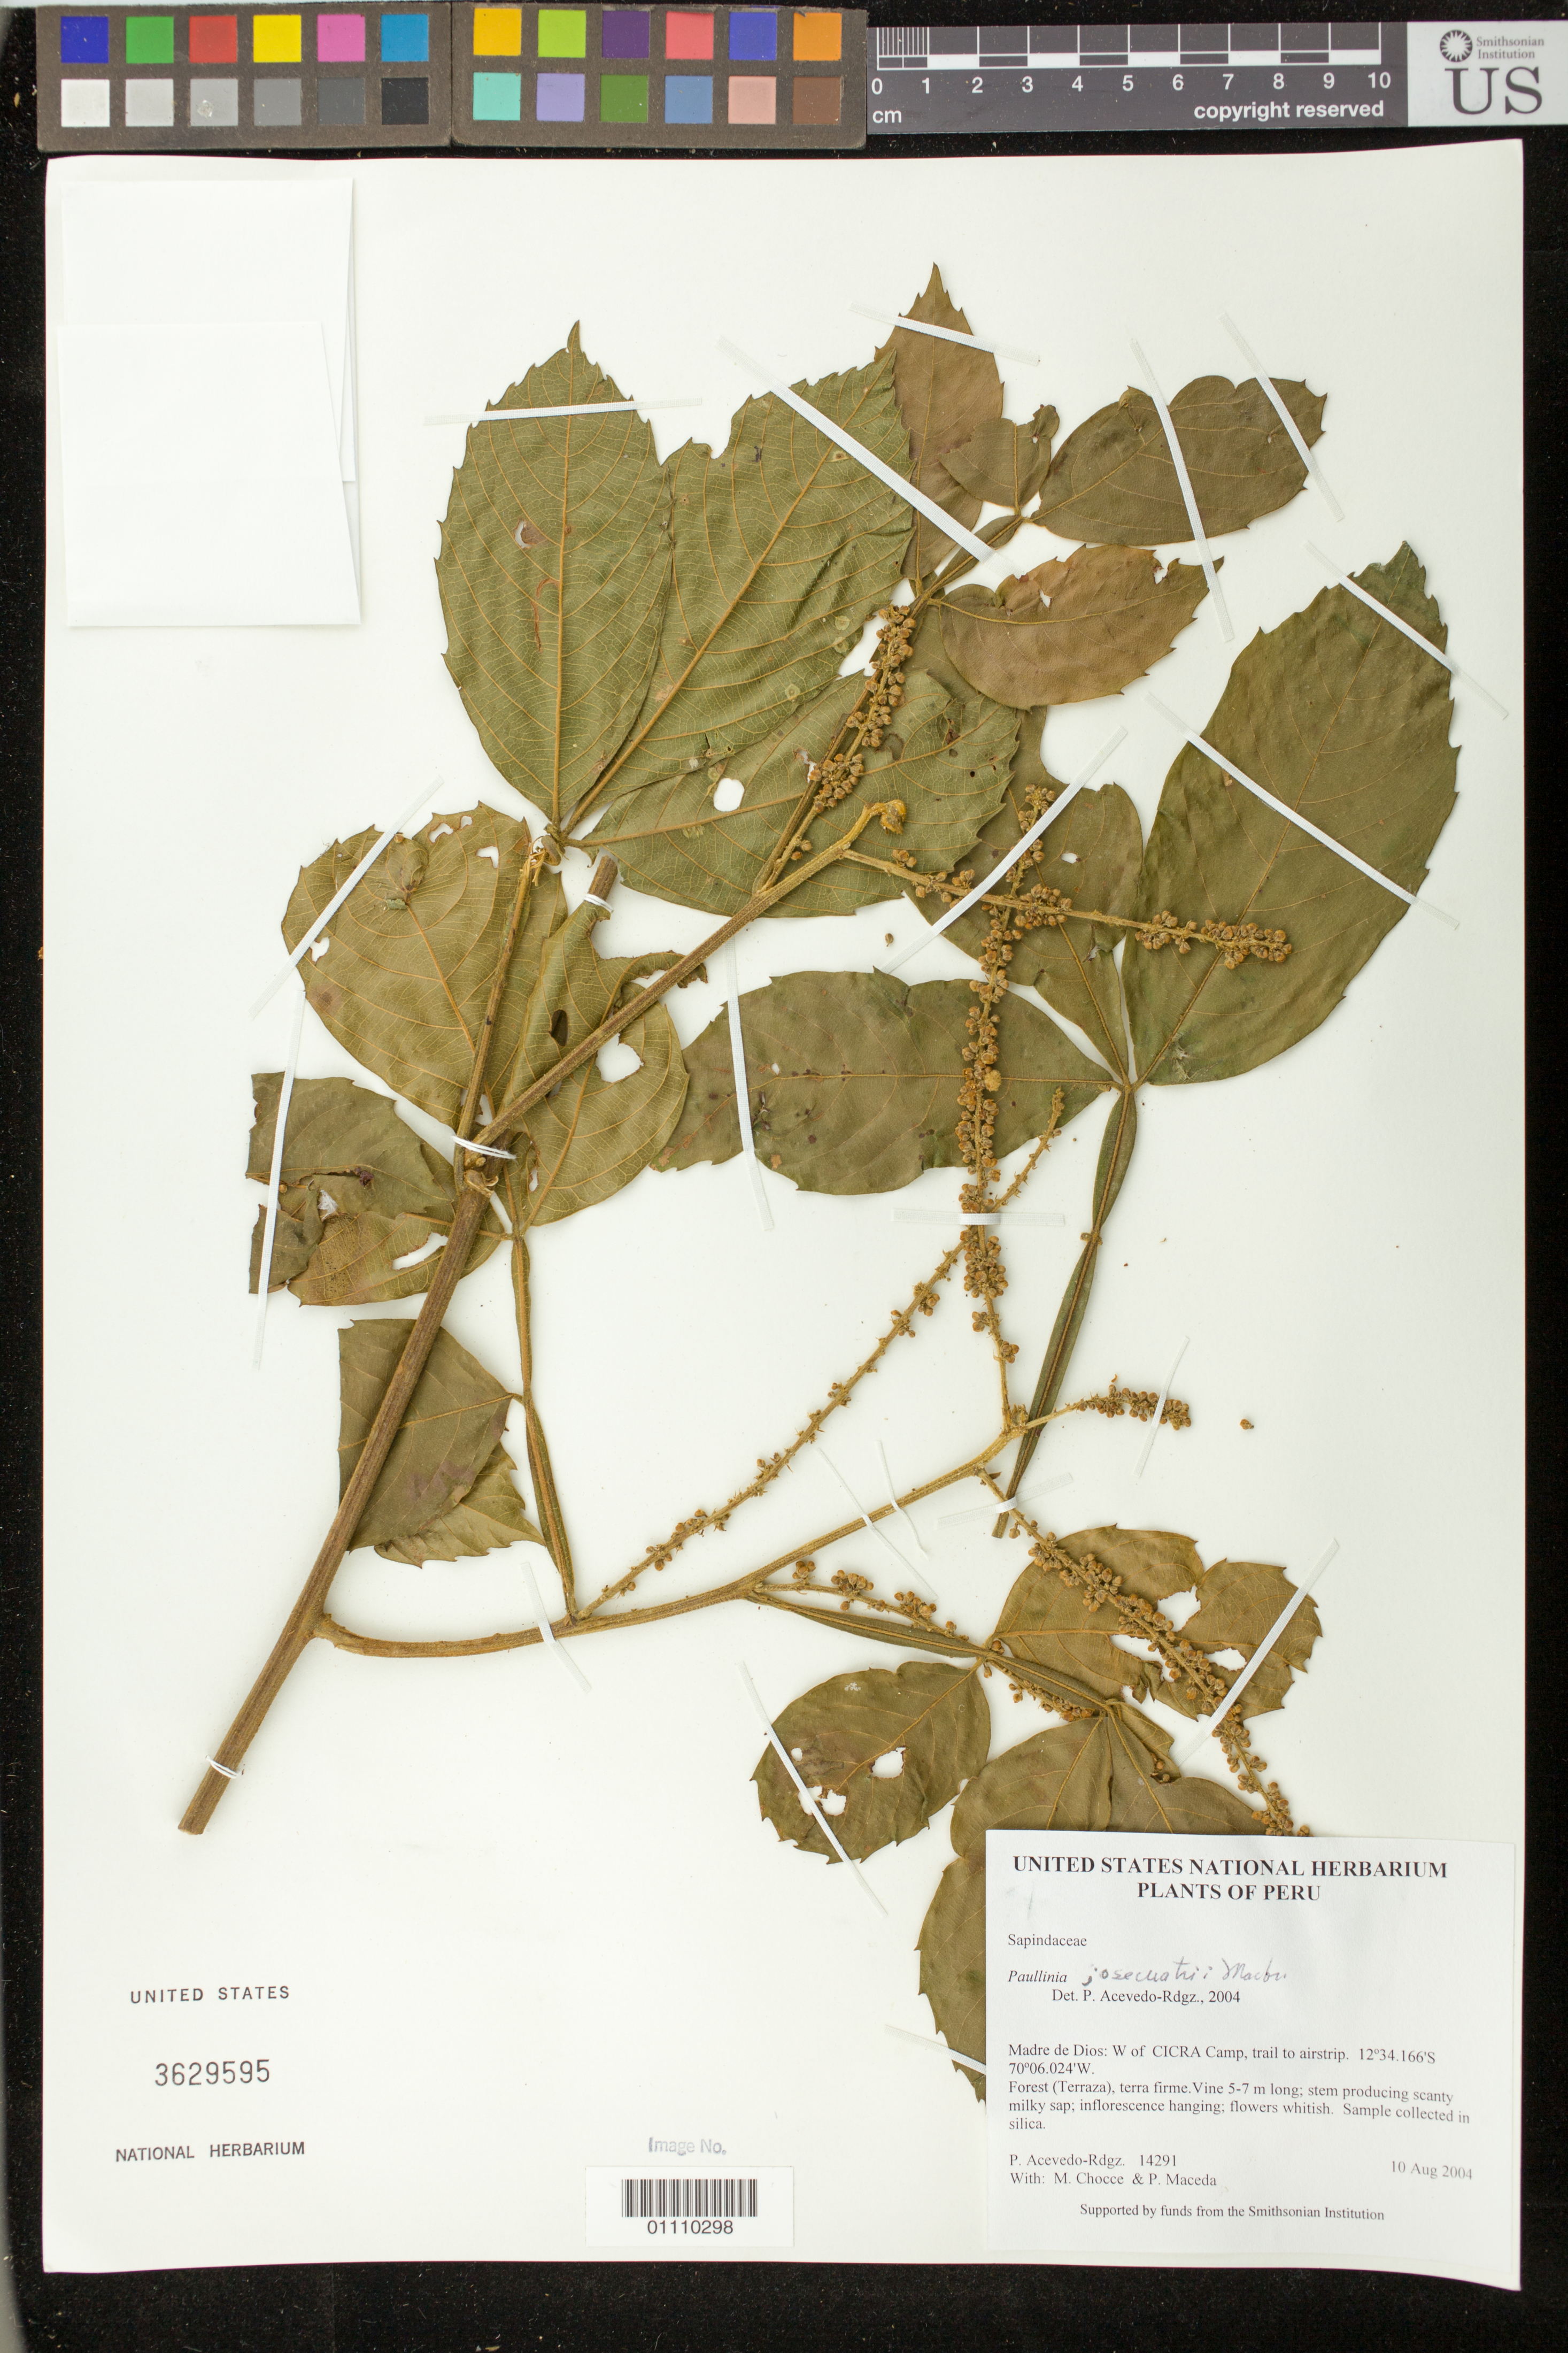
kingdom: Plantae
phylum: Tracheophyta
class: Magnoliopsida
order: Sapindales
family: Sapindaceae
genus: Paullinia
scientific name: Paullinia josecuatrii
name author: J.F. Macbr.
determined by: Acevedo-Rodríguez, P., (BOT), Smithsonian Institution - National Museum of Natural History (UNITED STATES)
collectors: P. Acevedo-Rodr., M. Chocce & P. Maceda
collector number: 14291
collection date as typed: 10 Aug 2004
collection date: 2004-08-10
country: Peru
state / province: Madre de Dios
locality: Madre de Dios: W of CICRA Camp, trail to airstrip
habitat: Forest (Terraza), terra firme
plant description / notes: K, MO, NY, P, B, GH, MICH, US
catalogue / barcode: US 3629595